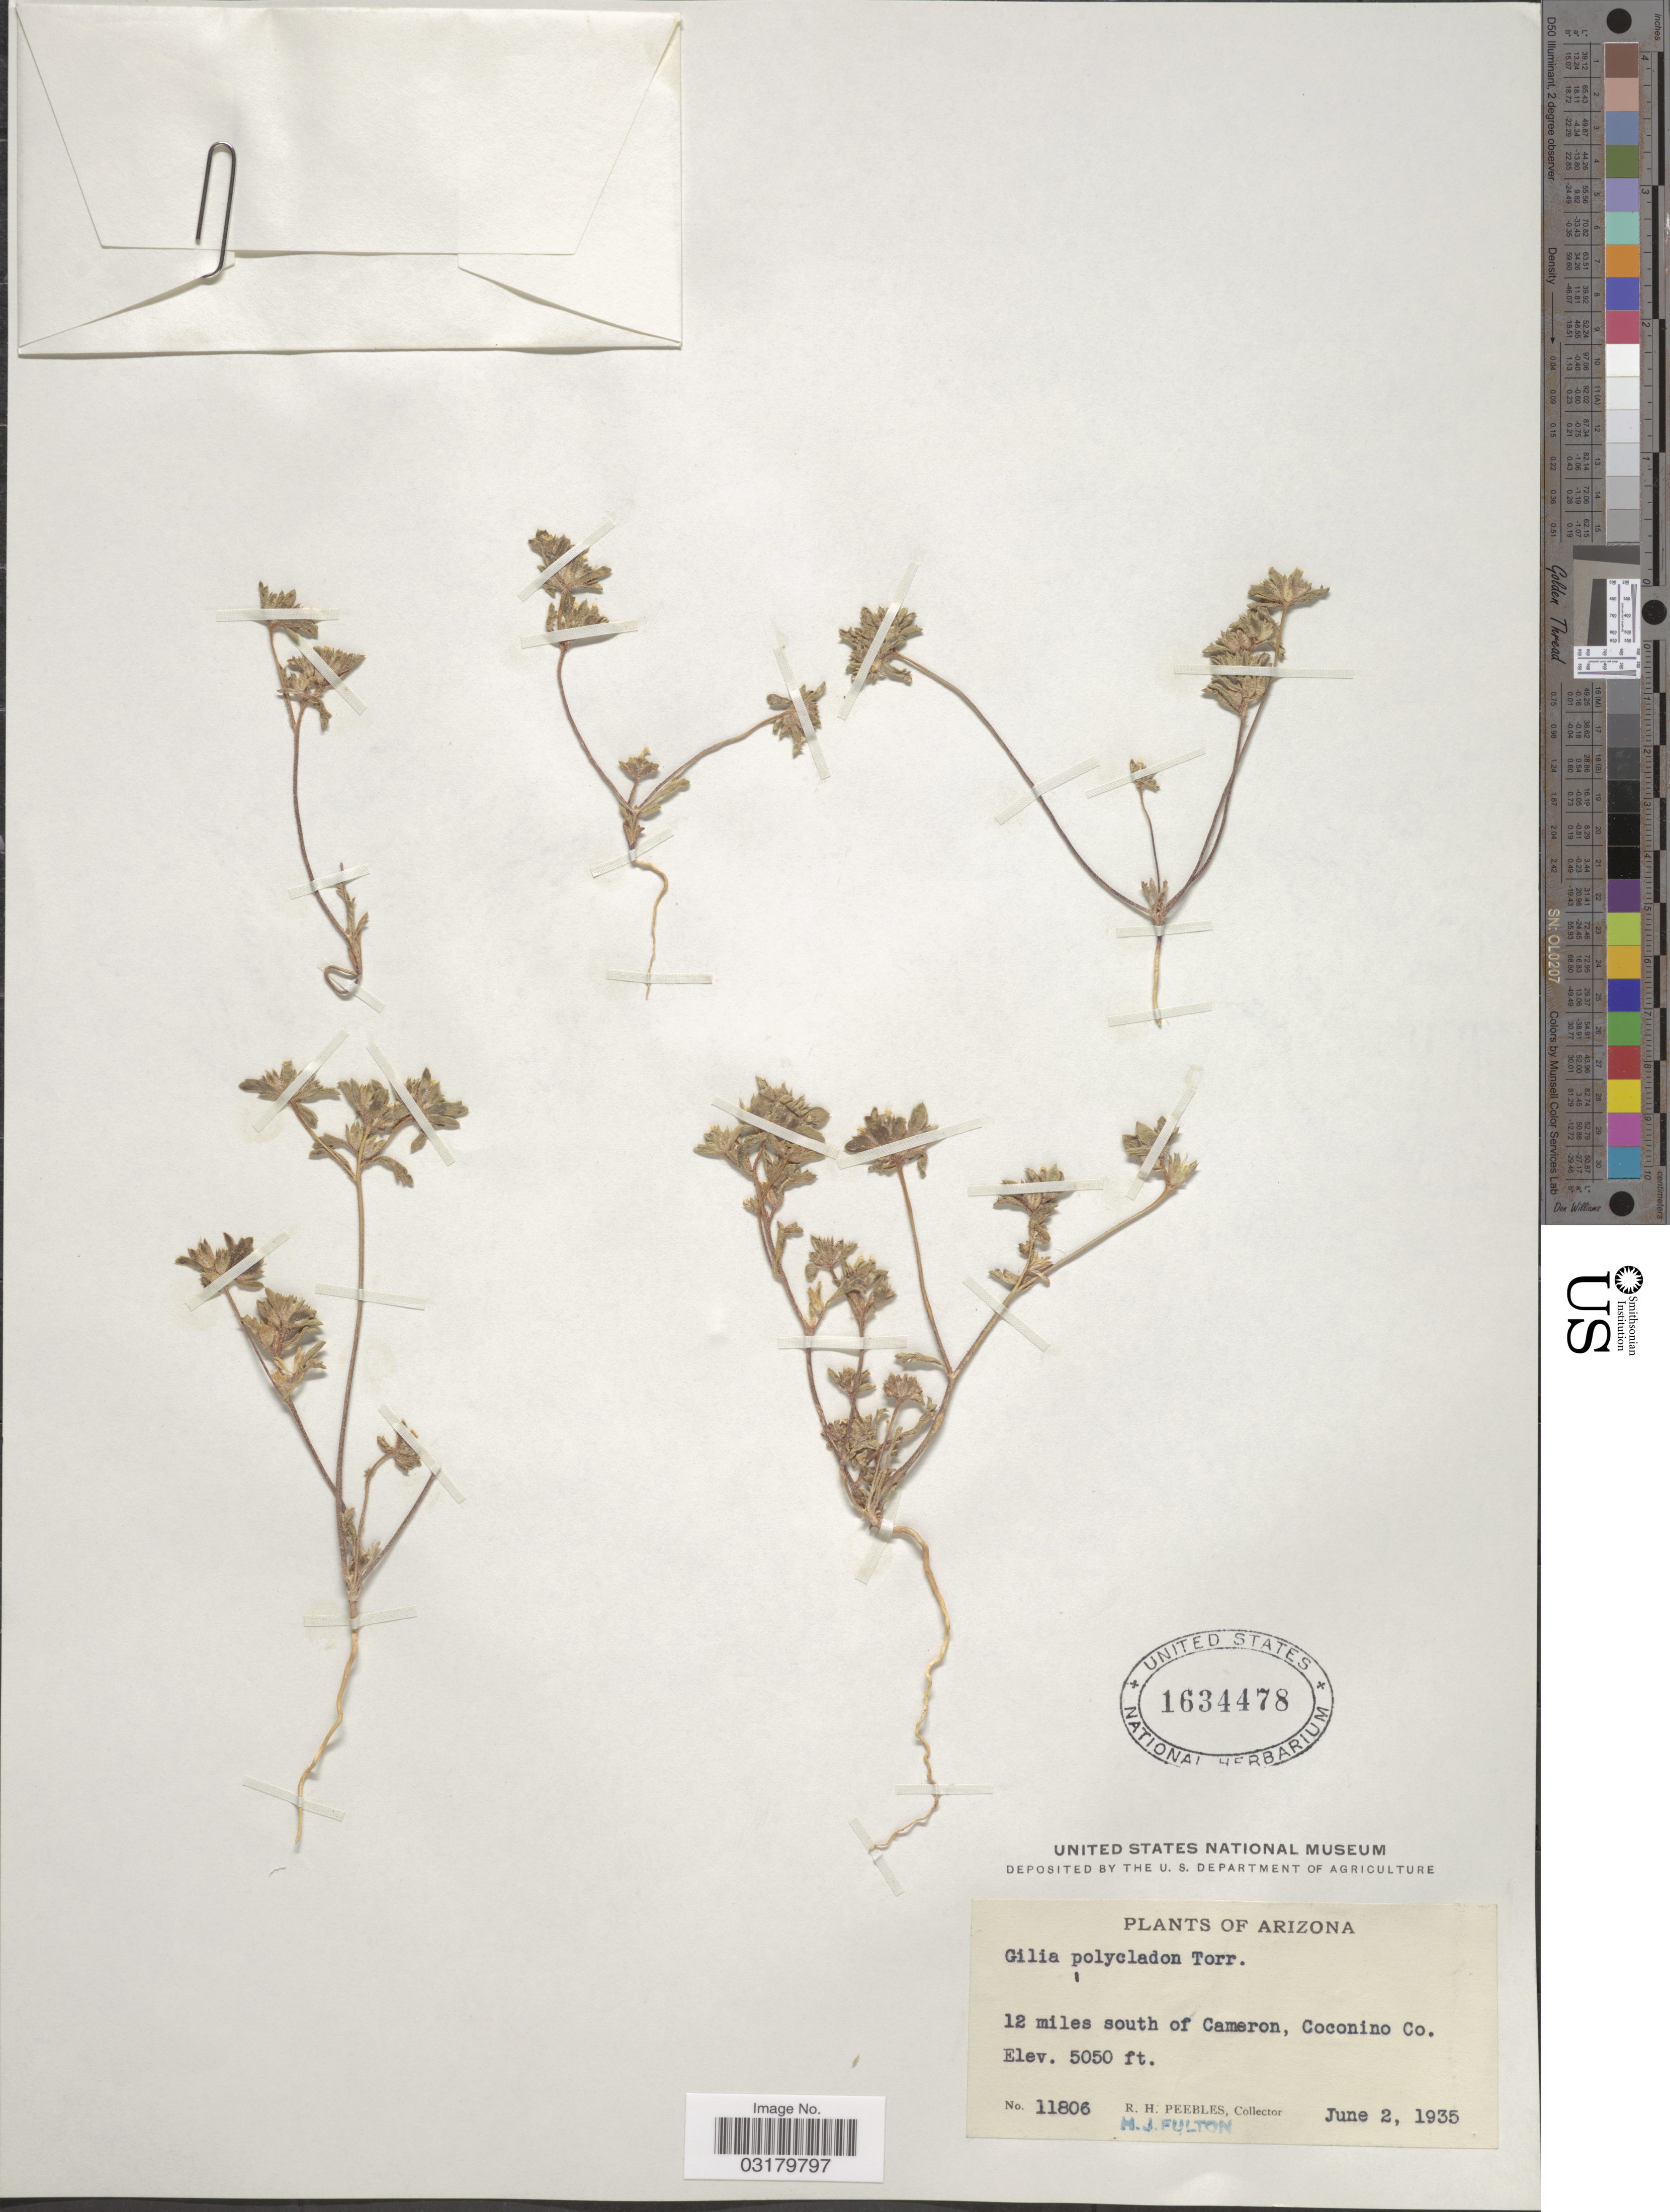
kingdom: Plantae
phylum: Tracheophyta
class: Magnoliopsida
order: Ericales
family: Polemoniaceae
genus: Ipomopsis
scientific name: Ipomopsis polycladon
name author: (Torr.) V.E. Grant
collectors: R. H. Peebles & H. Fulton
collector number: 11806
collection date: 1935-06-02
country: United States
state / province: Arizona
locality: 12 miles south of Cameron, Coconino Co.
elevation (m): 1539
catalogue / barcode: US 1634478